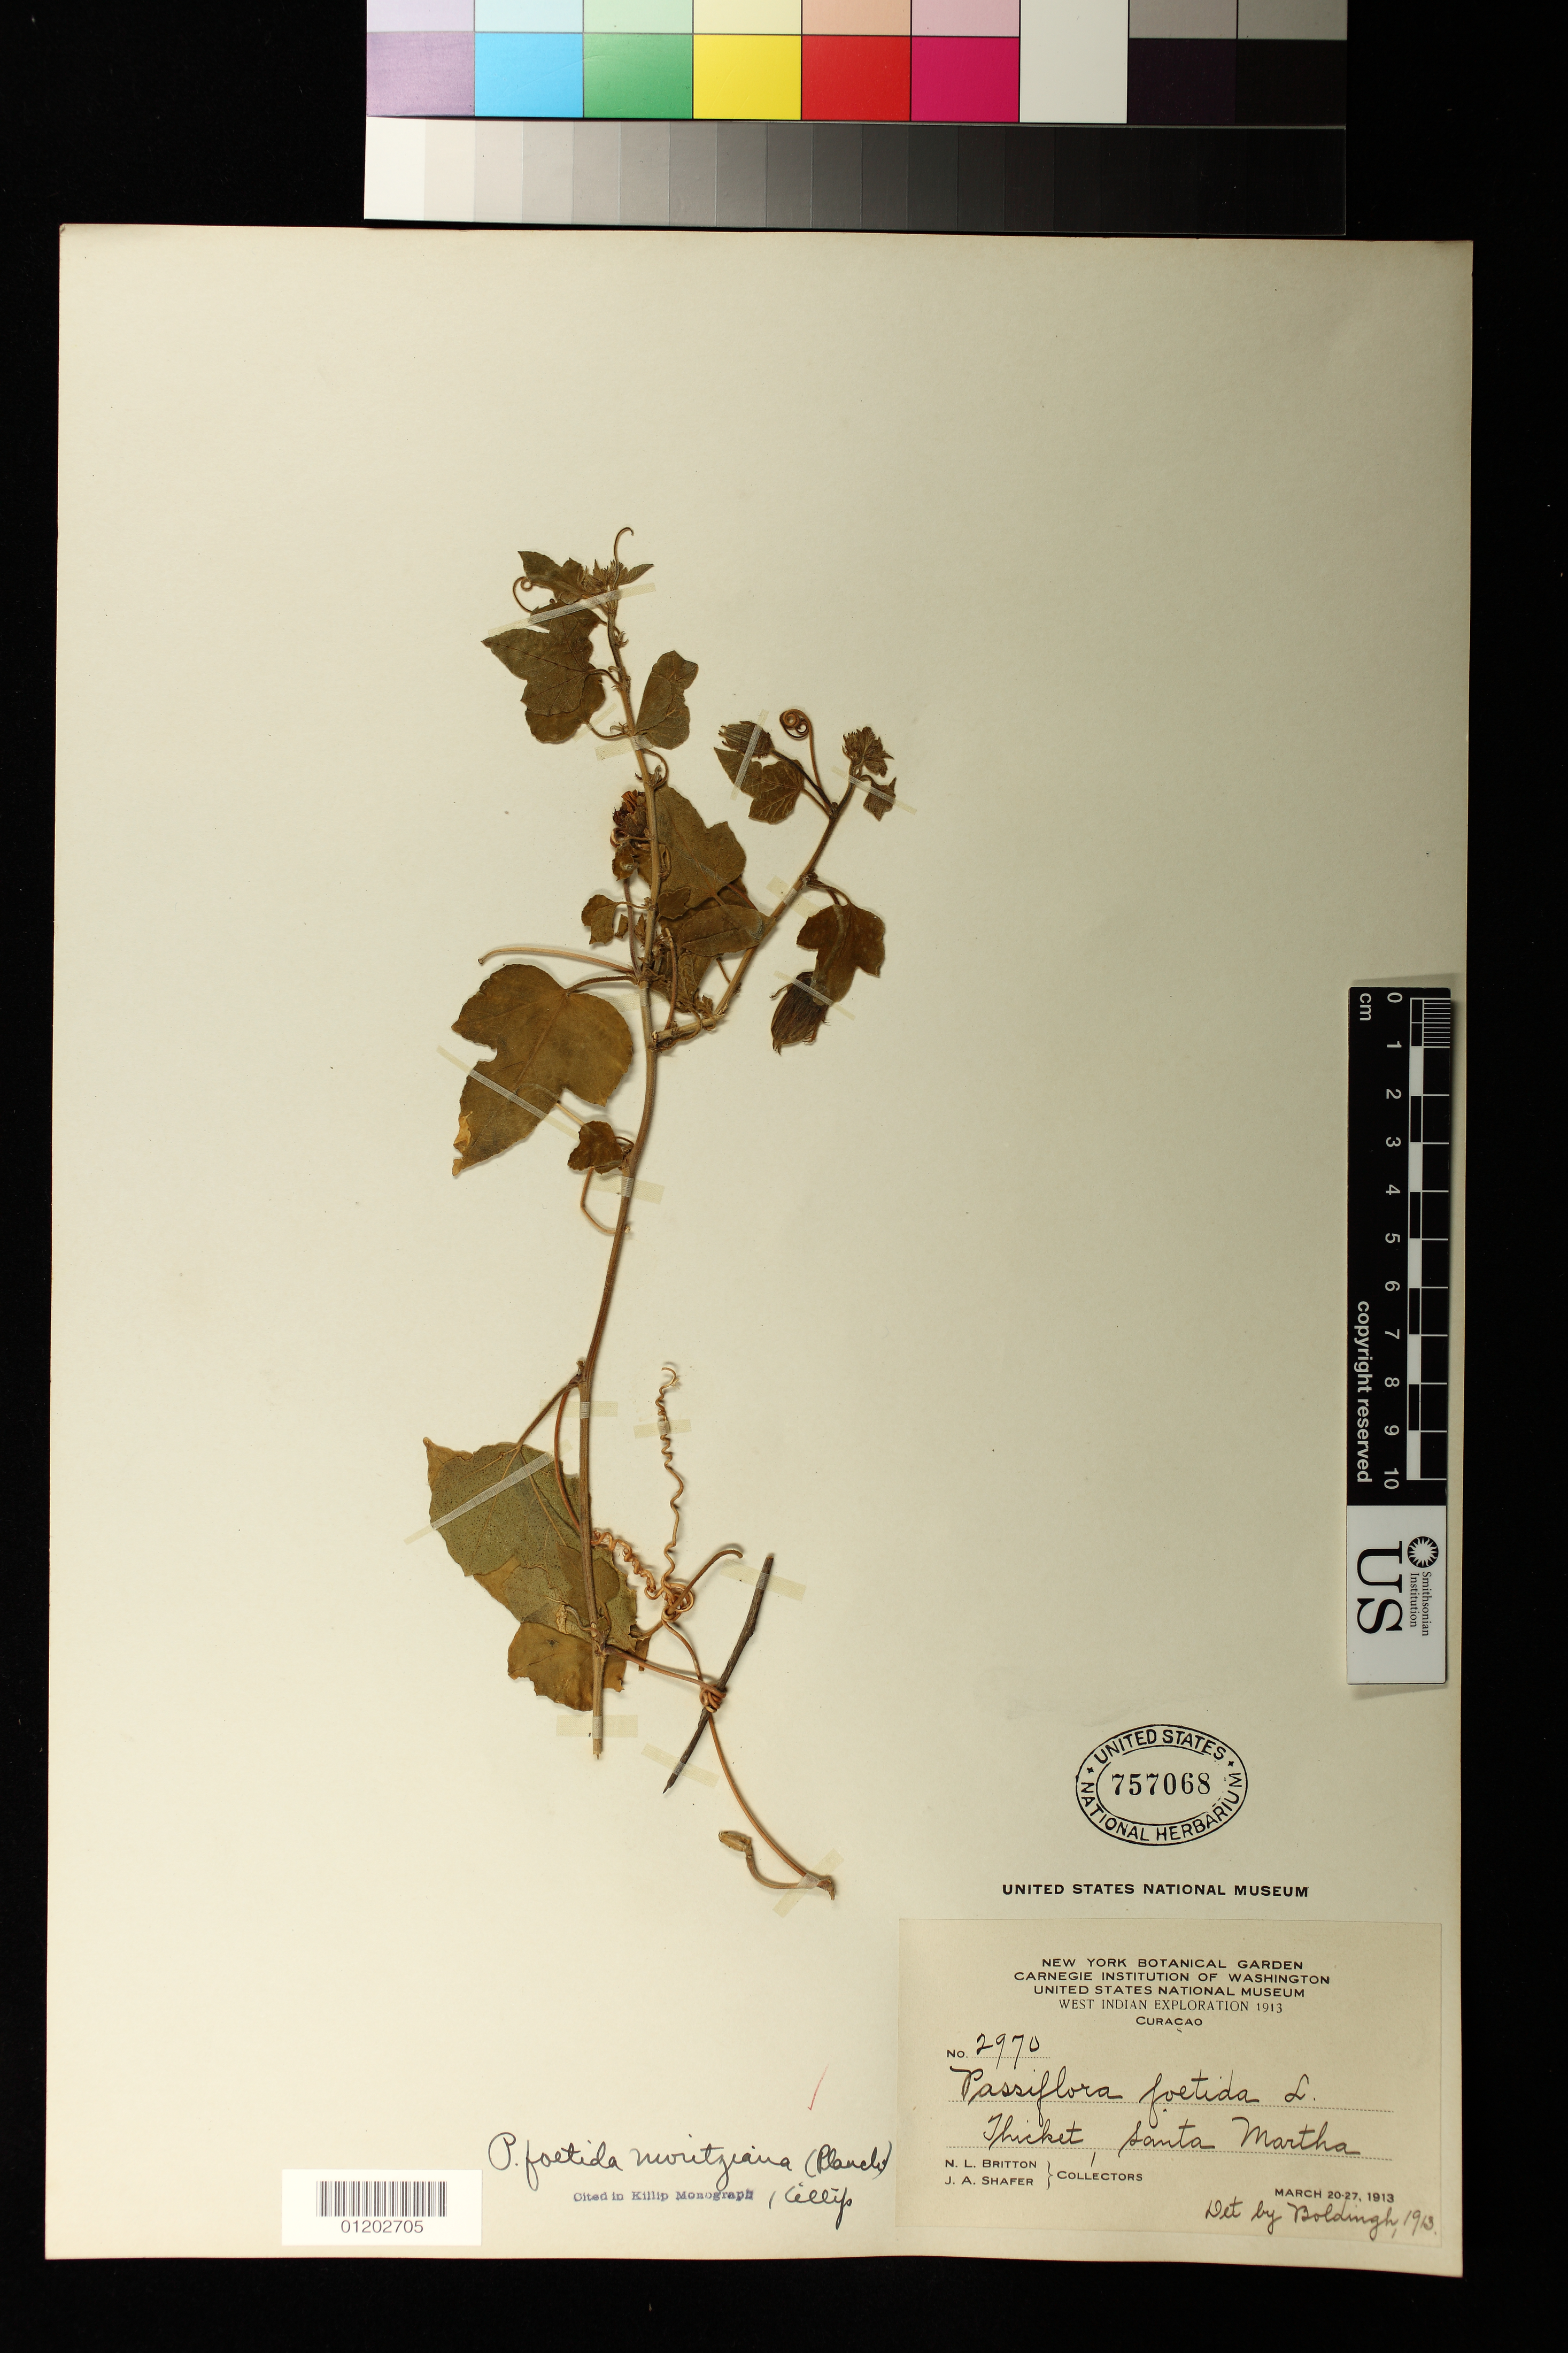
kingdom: Plantae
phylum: Tracheophyta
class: Magnoliopsida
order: Malpighiales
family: Passifloraceae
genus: Passiflora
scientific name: Passiflora moritziana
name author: Planch.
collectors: N. Britton & J. A. Shafer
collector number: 2970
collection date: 1913-03-20/1913-03-27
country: Curaçao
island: Curaçao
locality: thicket, Santa Martha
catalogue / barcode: US 757068